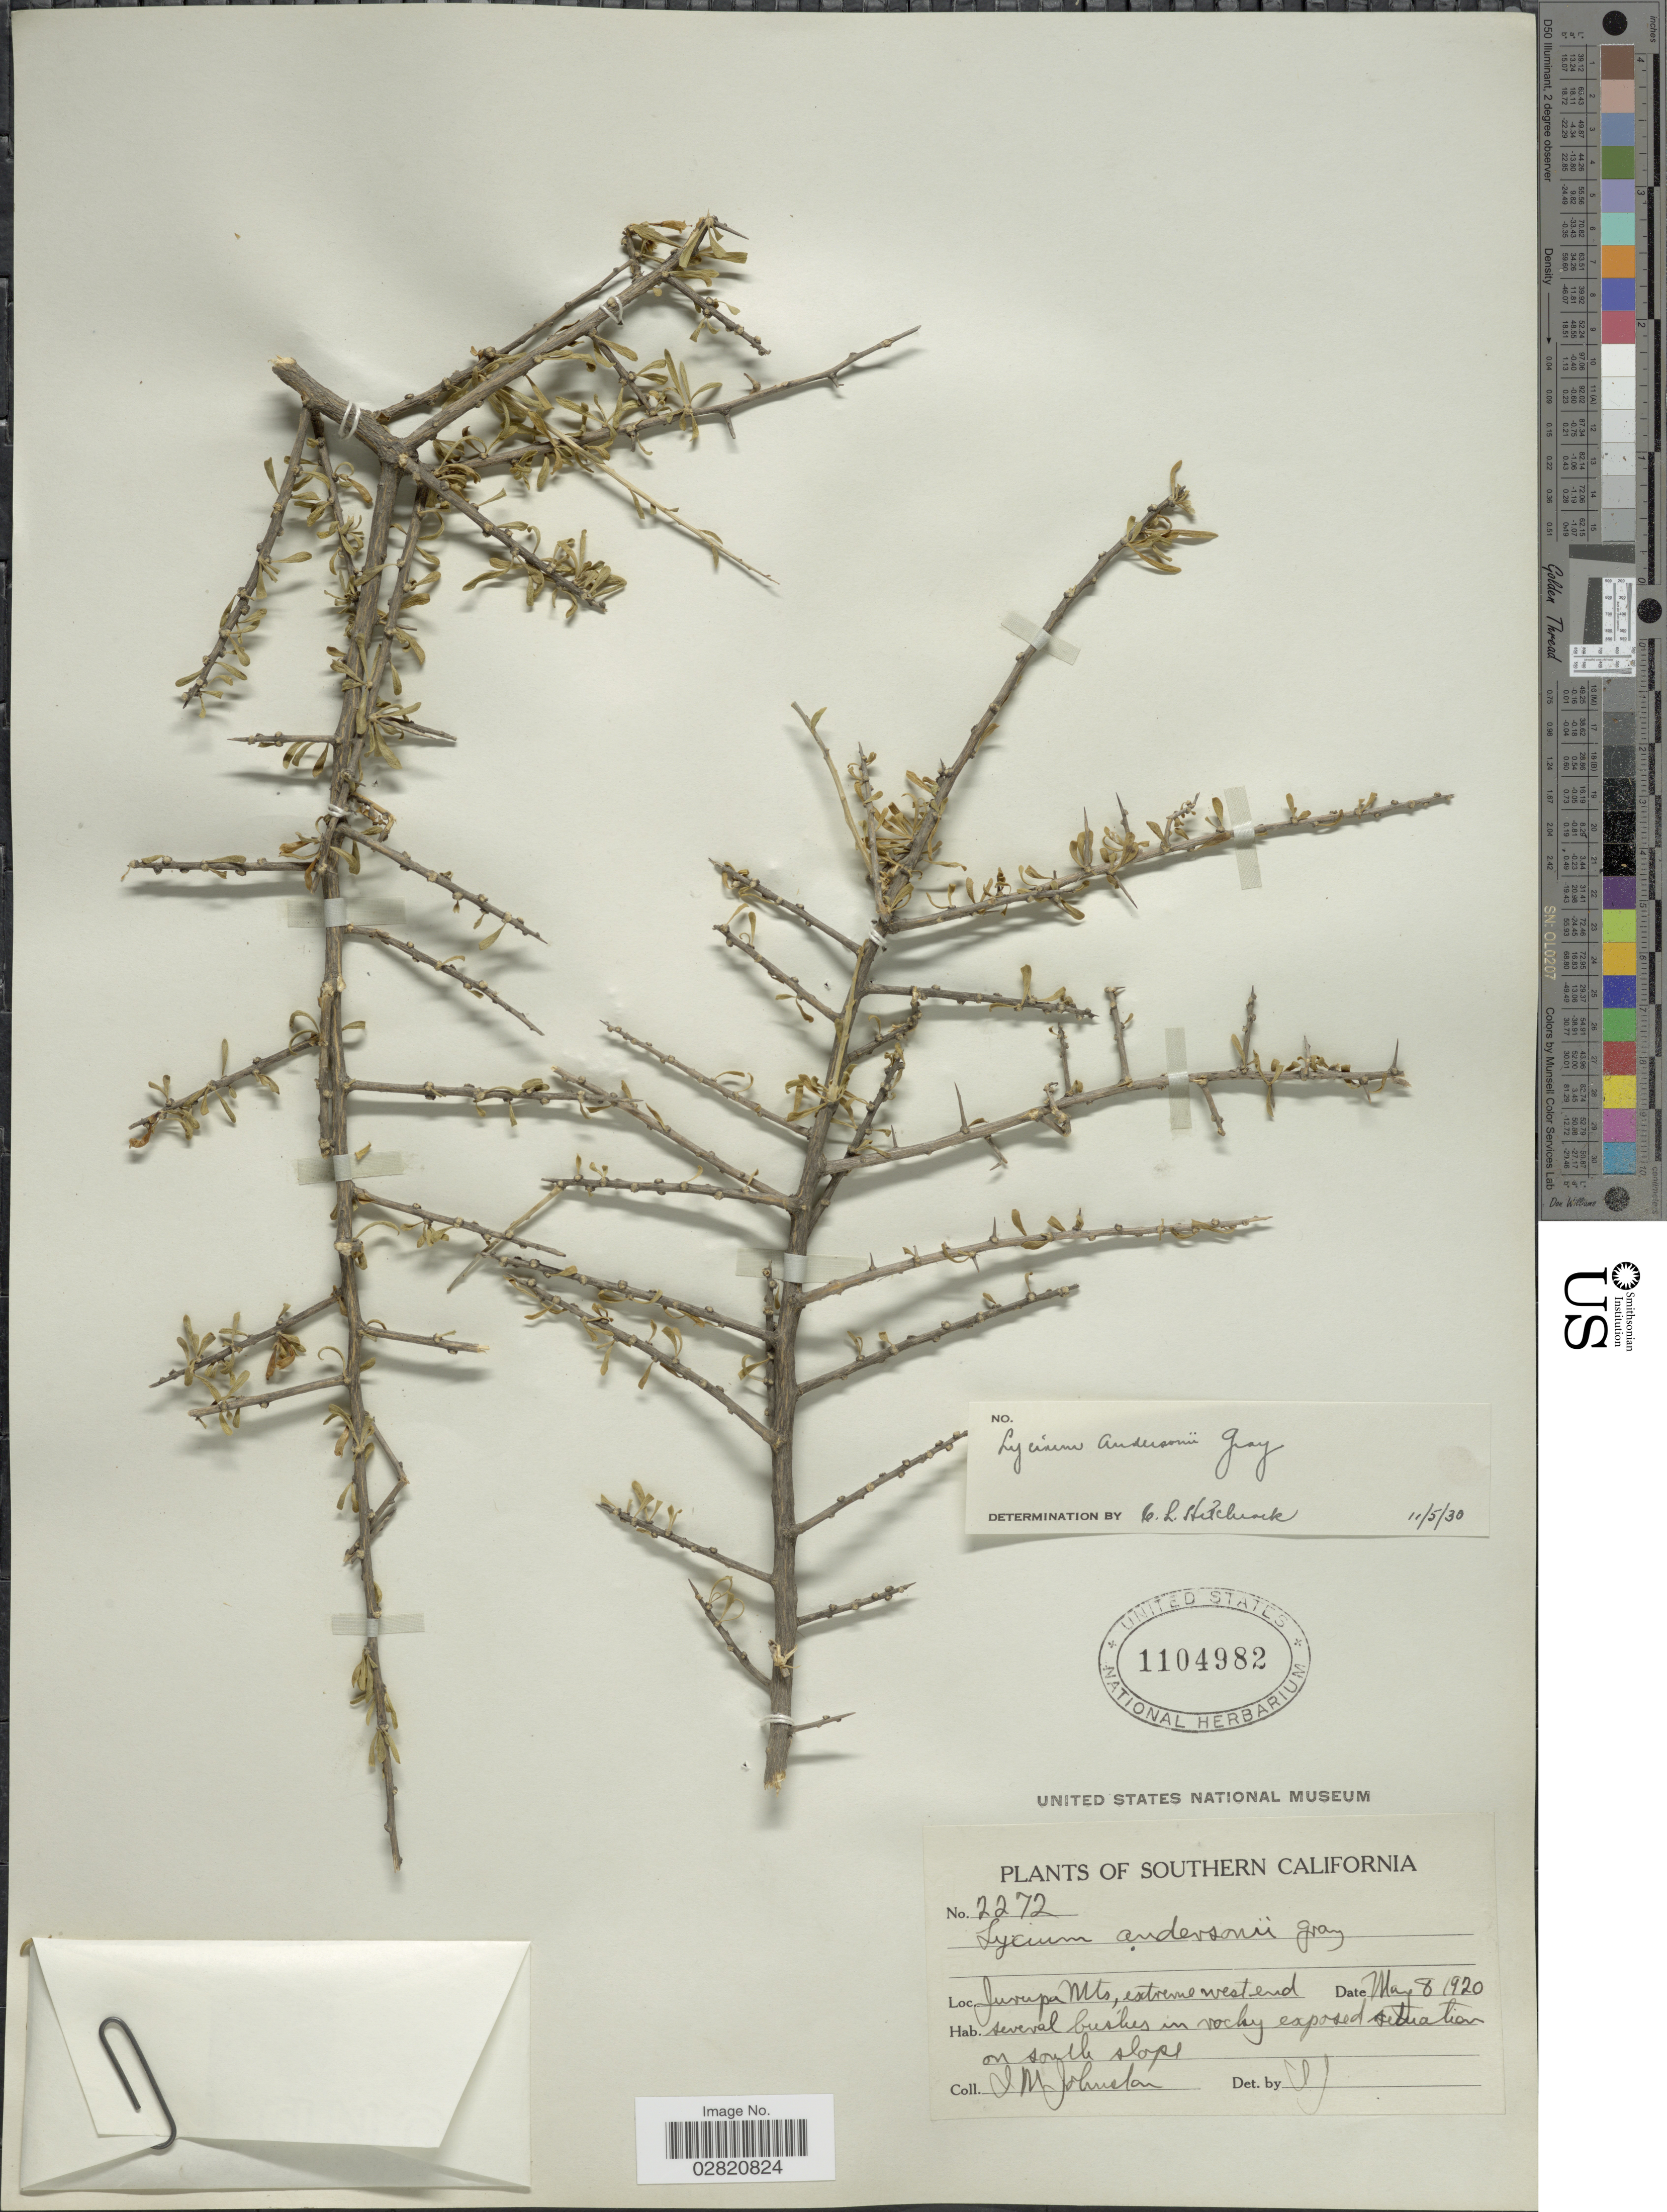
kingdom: Plantae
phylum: Tracheophyta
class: Magnoliopsida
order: Solanales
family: Solanaceae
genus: Lycium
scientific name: Lycium andersonii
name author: A. Gray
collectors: I.M. Johnston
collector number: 2272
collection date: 1920-05-08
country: United States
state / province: California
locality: Southern California. Jurupa Mts, extreme west end. Several bushes in rocky exposed situation on south slopes.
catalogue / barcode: US 1104982